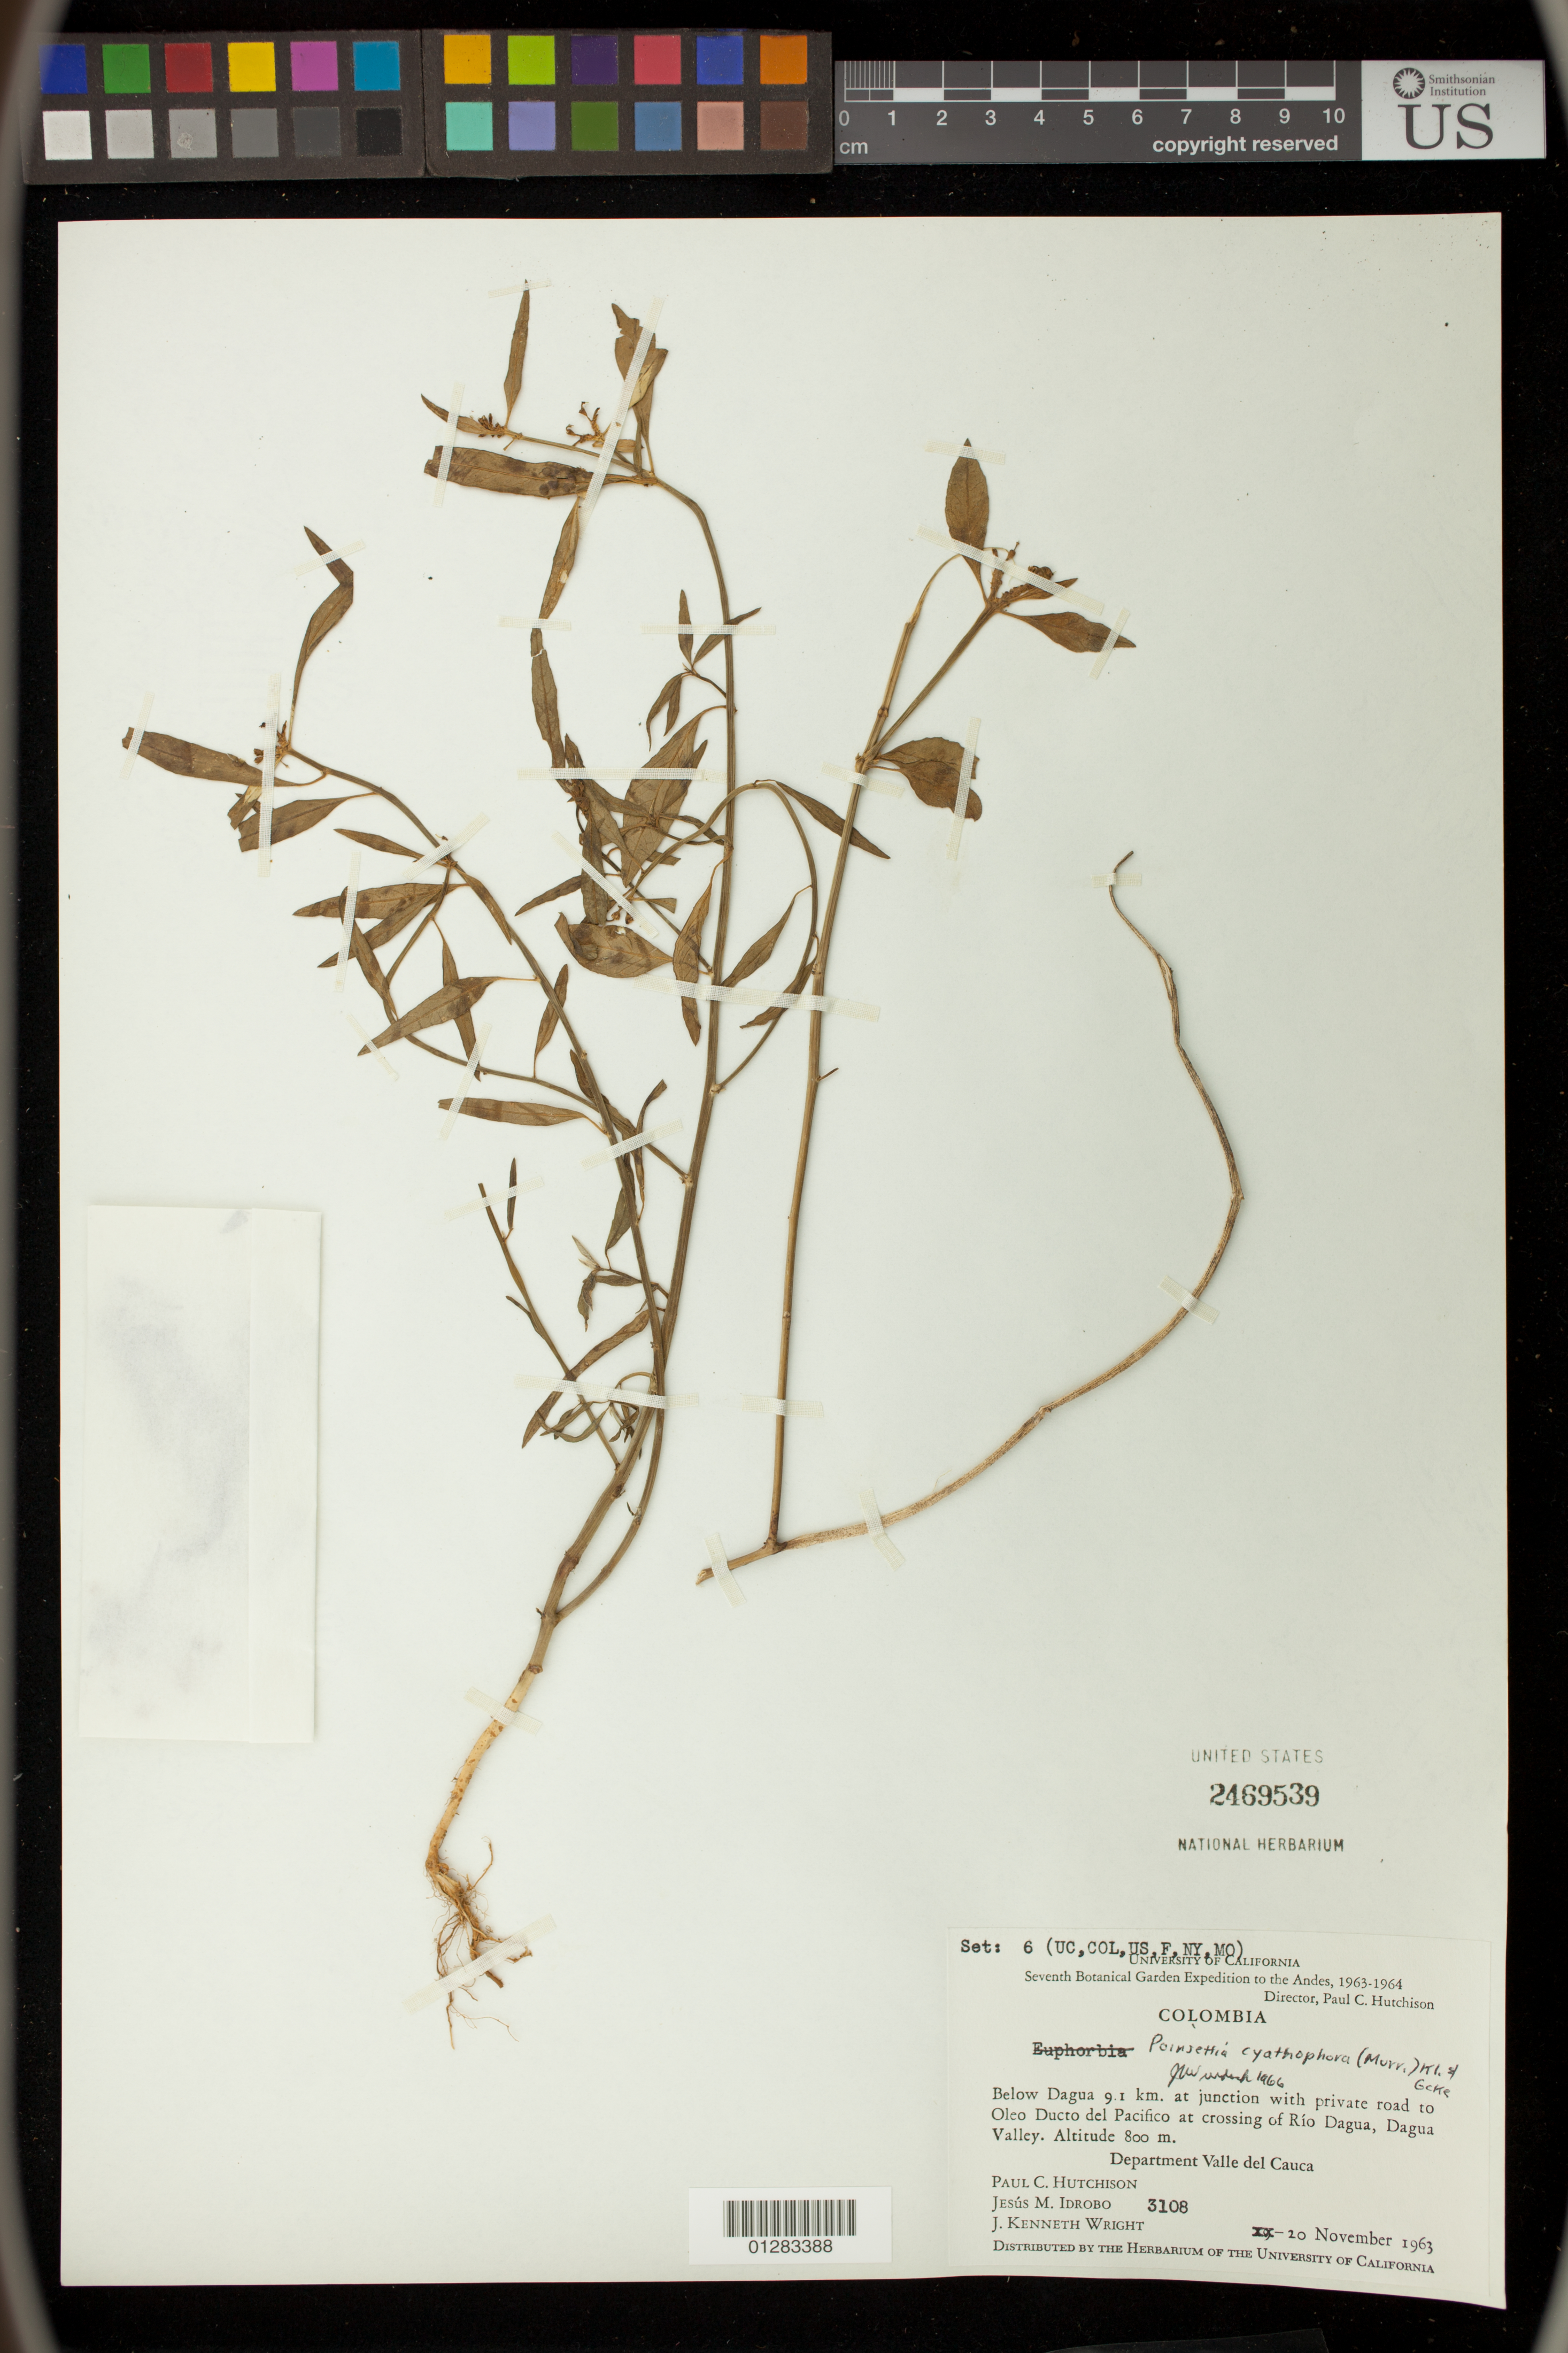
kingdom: Plantae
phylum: Tracheophyta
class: Magnoliopsida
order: Malpighiales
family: Euphorbiaceae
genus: Euphorbia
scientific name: Euphorbia heterophylla var. cyathophora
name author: (Murr.) Griseb.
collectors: P. C. Hutchison, J. M. Idrobo & J. K. Wright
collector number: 3108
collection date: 1963-11-20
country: Colombia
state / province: Valle del Cauca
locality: Below Dagua 9.1 km. at junction with private road to Oleo Ducto del Pacifico at crossing of Rio Dagua, Dagua Valley.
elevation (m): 800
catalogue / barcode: US 2469539